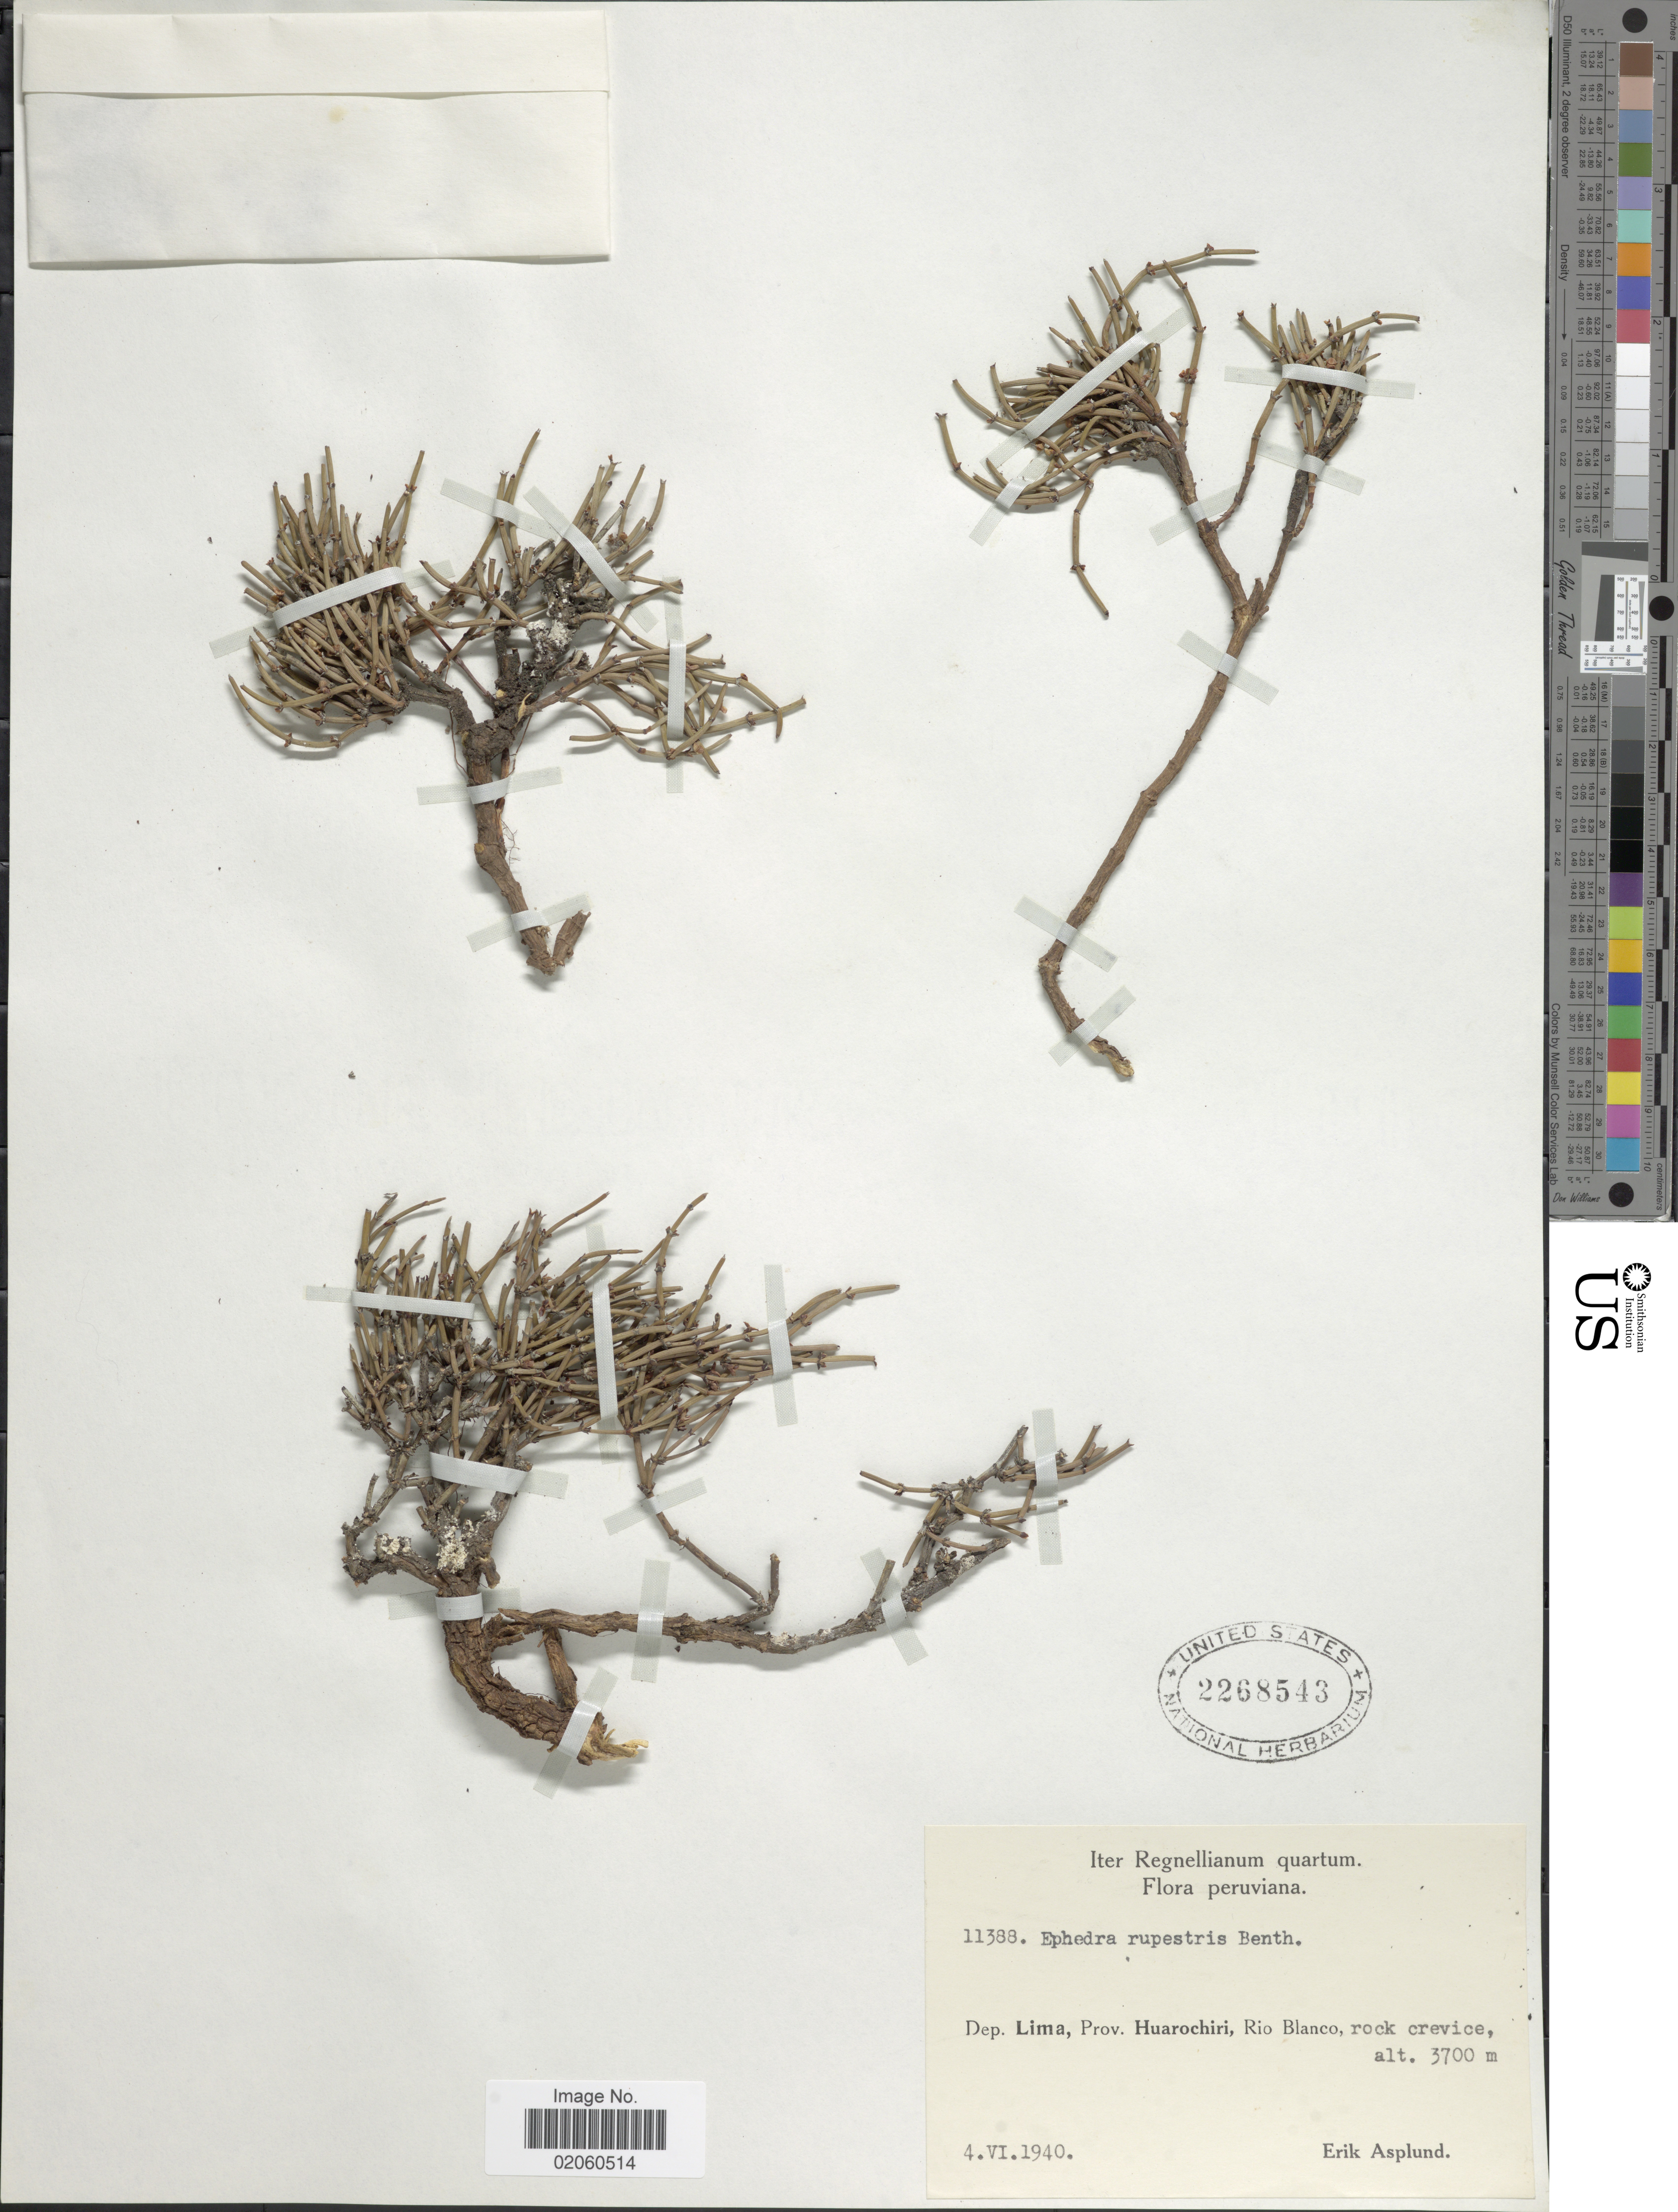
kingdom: Plantae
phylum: Tracheophyta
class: Gnetopsida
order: Ephedrales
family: Ephedraceae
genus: Ephedra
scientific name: Ephedra rupestris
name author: Benth.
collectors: E. Asplund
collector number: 11388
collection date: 1940-06-04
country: Peru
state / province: Lima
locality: Prov. Huarochiri, Rio Blanco, rock crevice.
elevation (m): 3700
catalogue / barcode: US 2268543